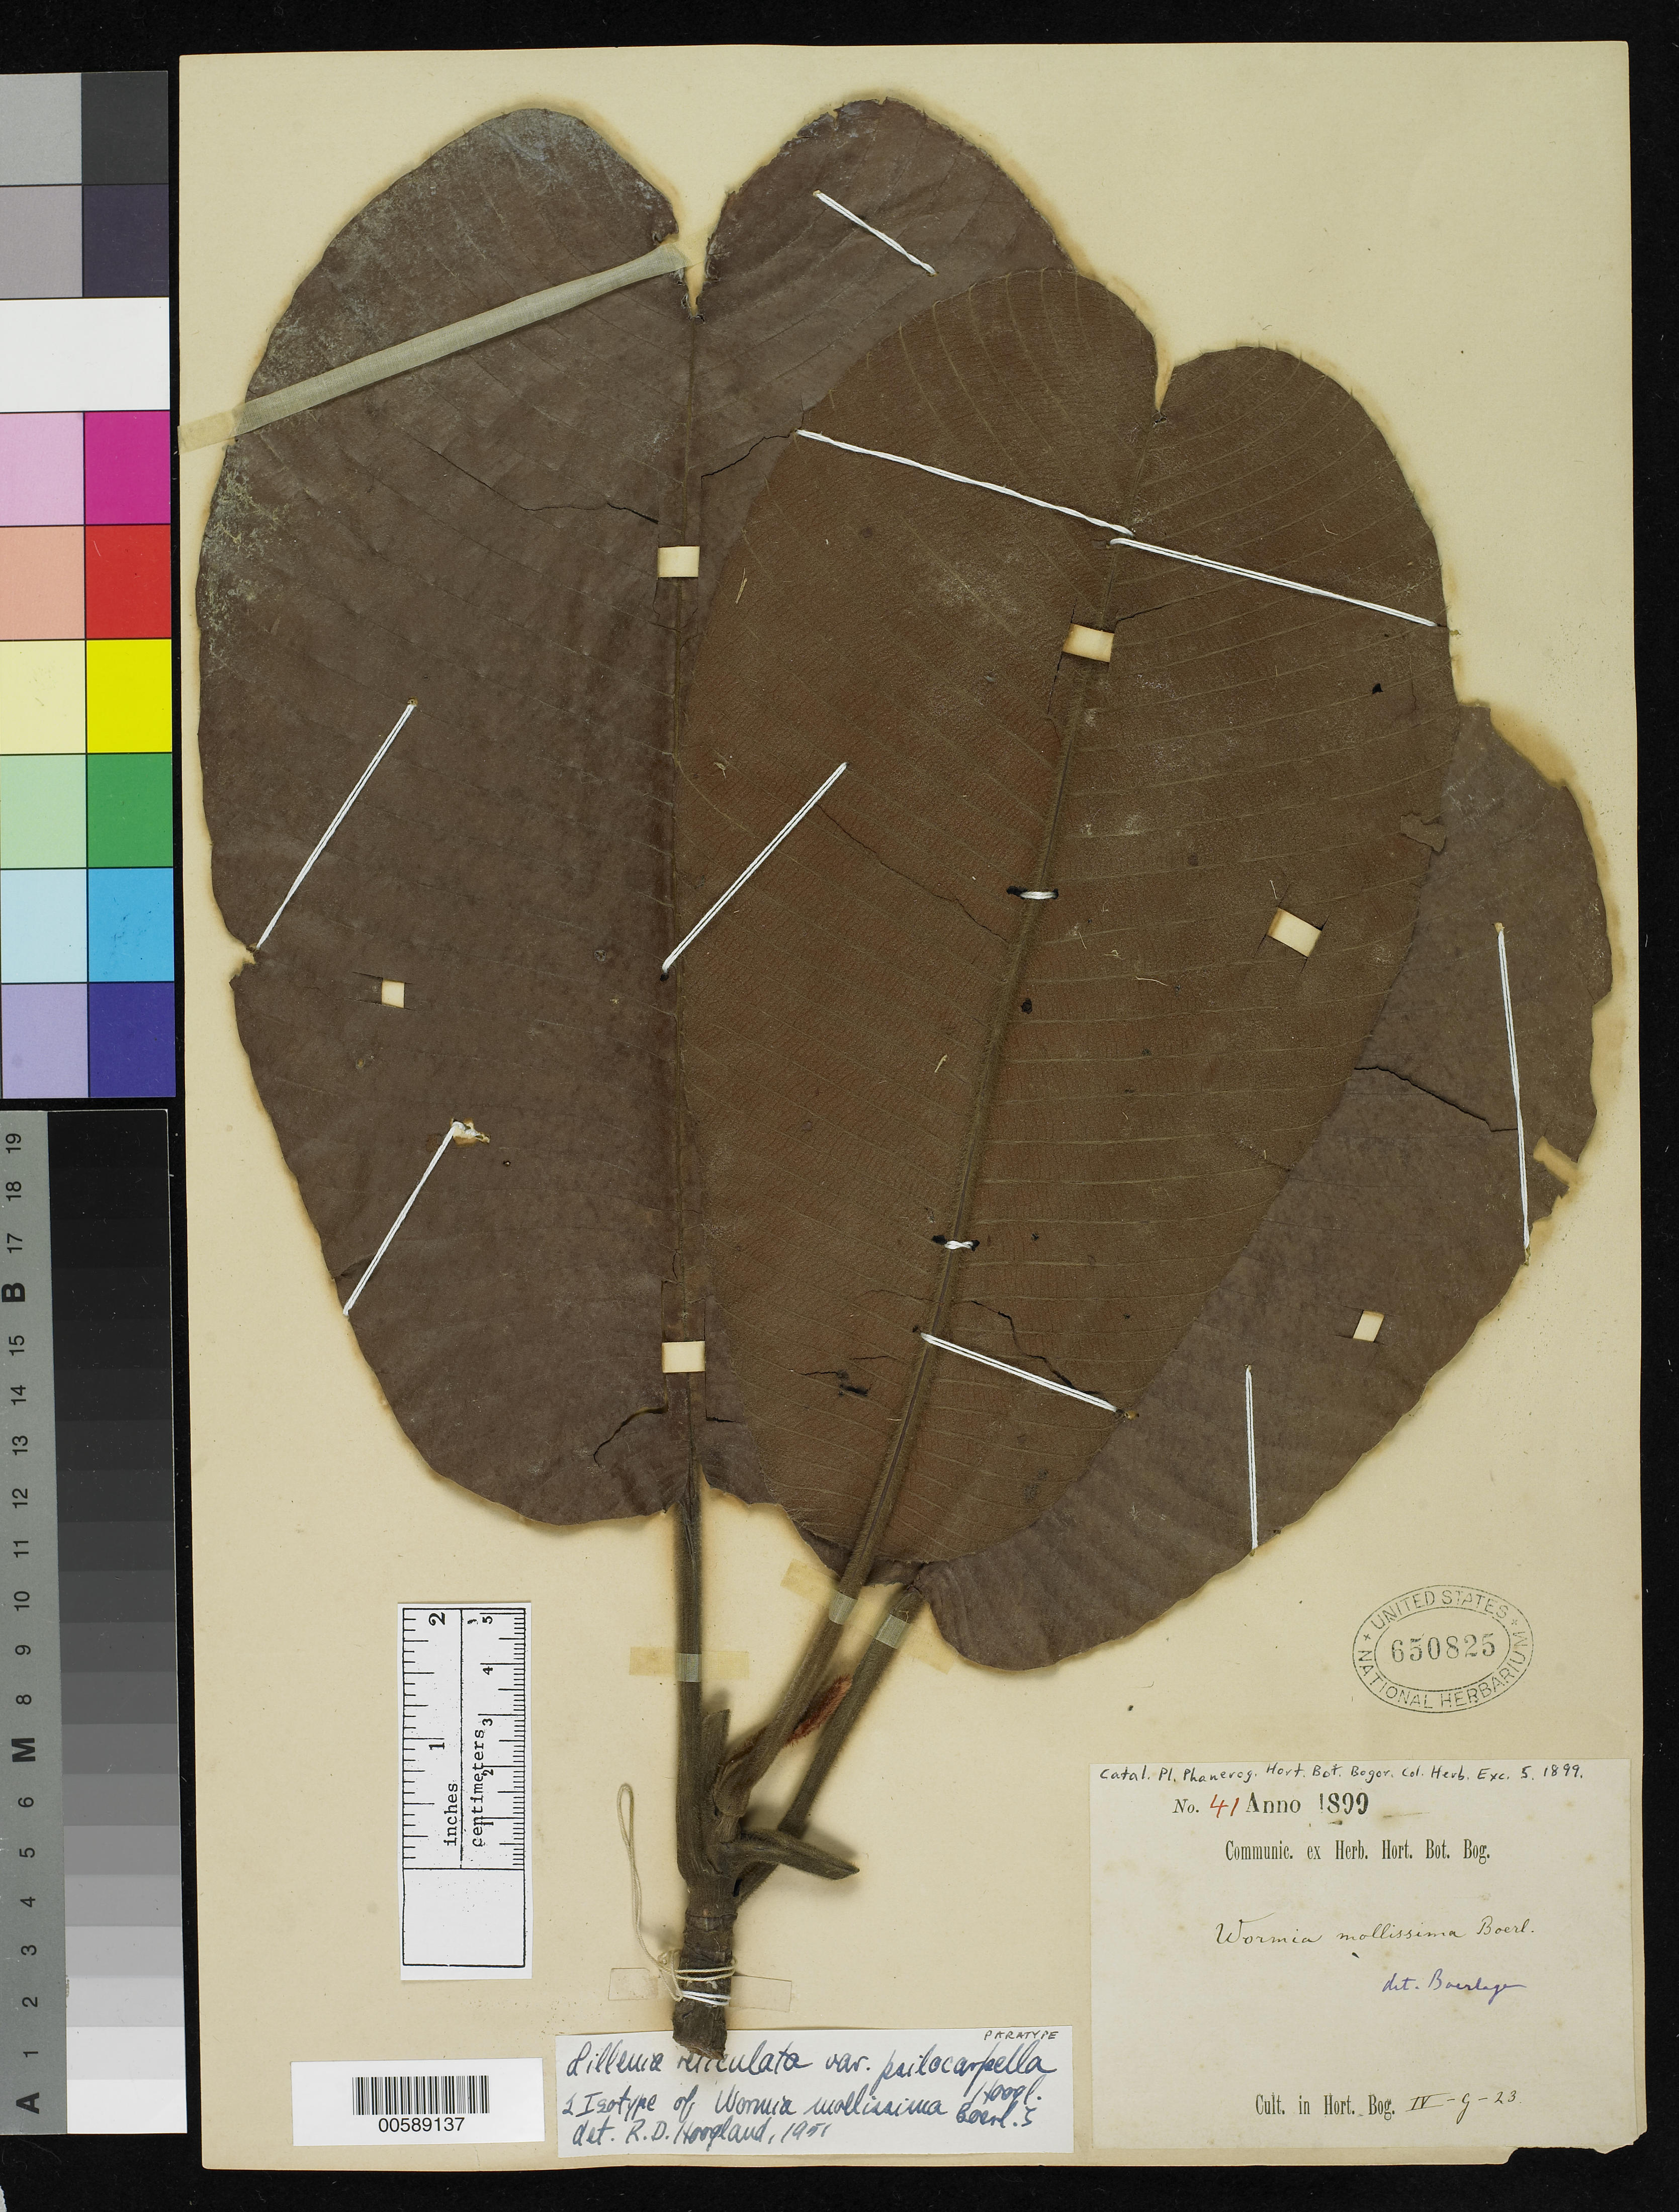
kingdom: Plantae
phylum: Tracheophyta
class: Magnoliopsida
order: Dilleniales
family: Dilleniaceae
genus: Wormia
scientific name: Wormia mollissima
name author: Boerl.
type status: Isotype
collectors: ex herb. Hort. Bot. Bog.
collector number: IV-g-23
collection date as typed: Jan 1899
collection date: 1899-01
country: Indonesia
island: Sumatra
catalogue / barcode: US 650825